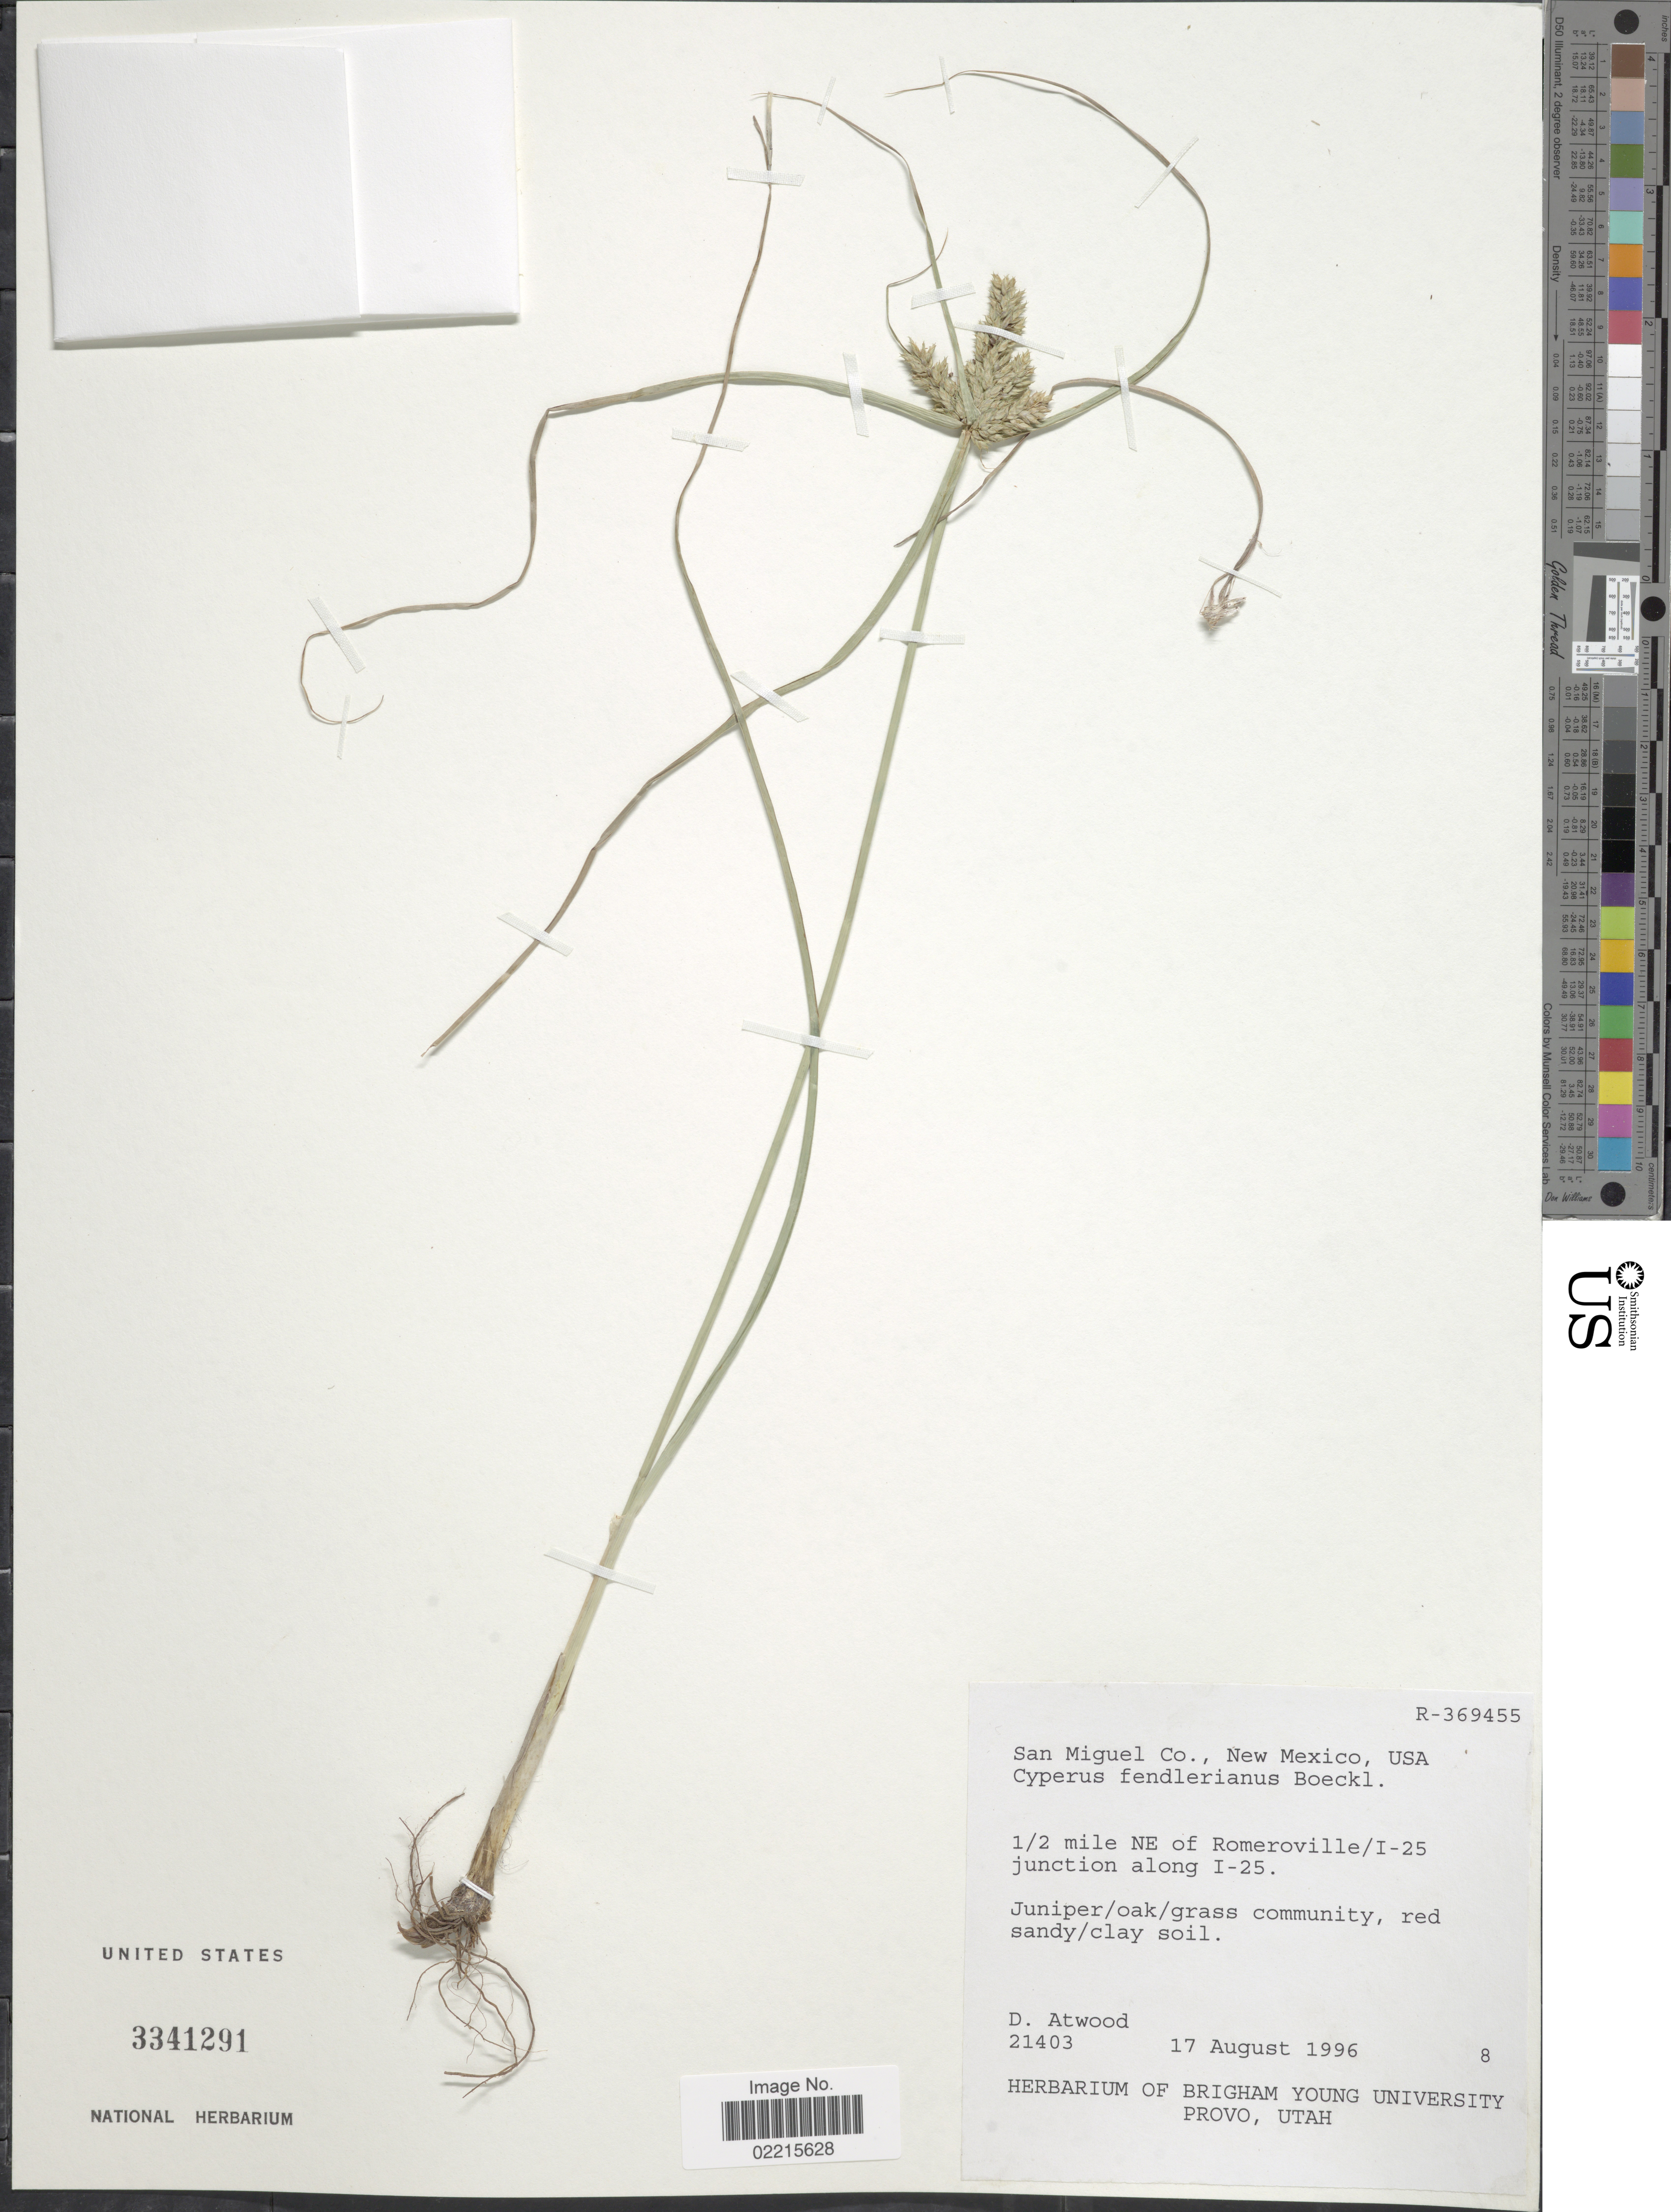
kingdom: Plantae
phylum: Tracheophyta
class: Liliopsida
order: Poales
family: Cyperaceae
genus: Cyperus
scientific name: Cyperus fendlerianus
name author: Boeckeler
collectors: D. Atwood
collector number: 21403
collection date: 1996-08-17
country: United States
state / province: New Mexico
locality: San Miguel Co. 1/2 Mile NE of Romeroville/I-25 junction along I-25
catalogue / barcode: US 3341291